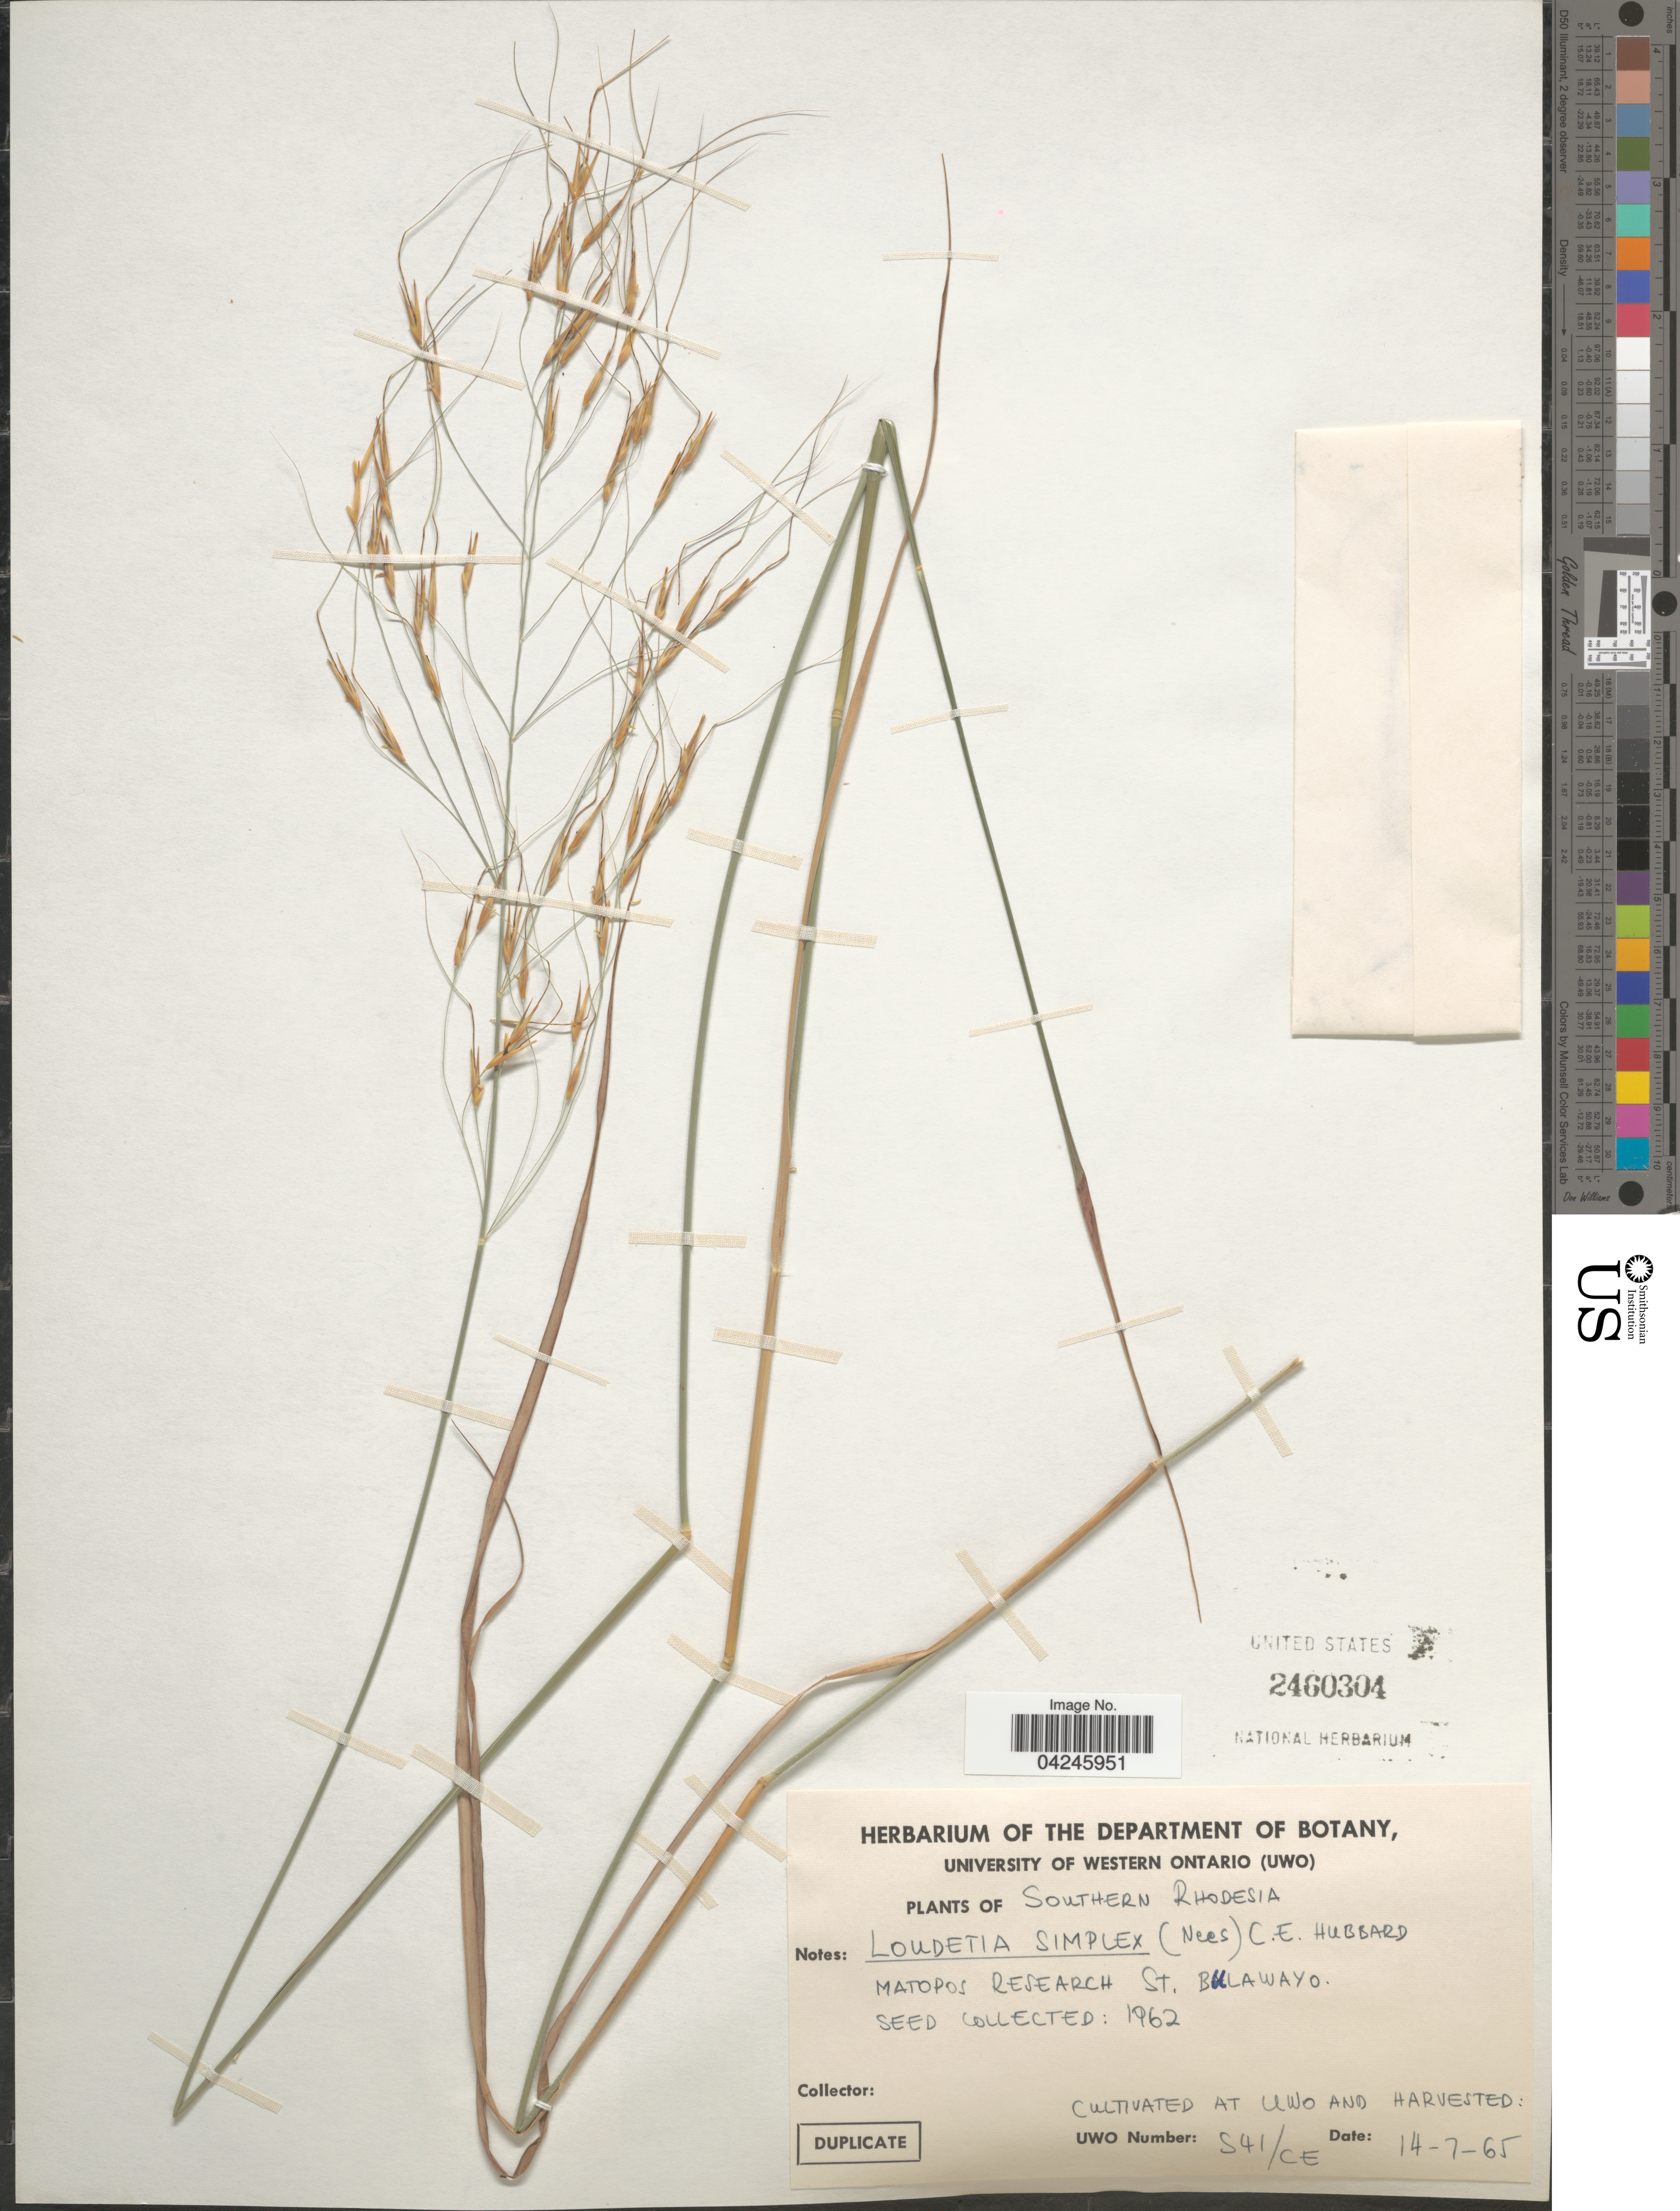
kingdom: Plantae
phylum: Tracheophyta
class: Liliopsida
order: Poales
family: Poaceae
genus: Loudetia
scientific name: Loudetia simplex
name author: (Nees) C.E. Hubb.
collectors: ex herb. Bot. Department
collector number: S41/CE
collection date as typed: Transcribed d/m/y: 14/7/65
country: Canada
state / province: Ontario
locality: At UWO.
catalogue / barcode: US 2460304